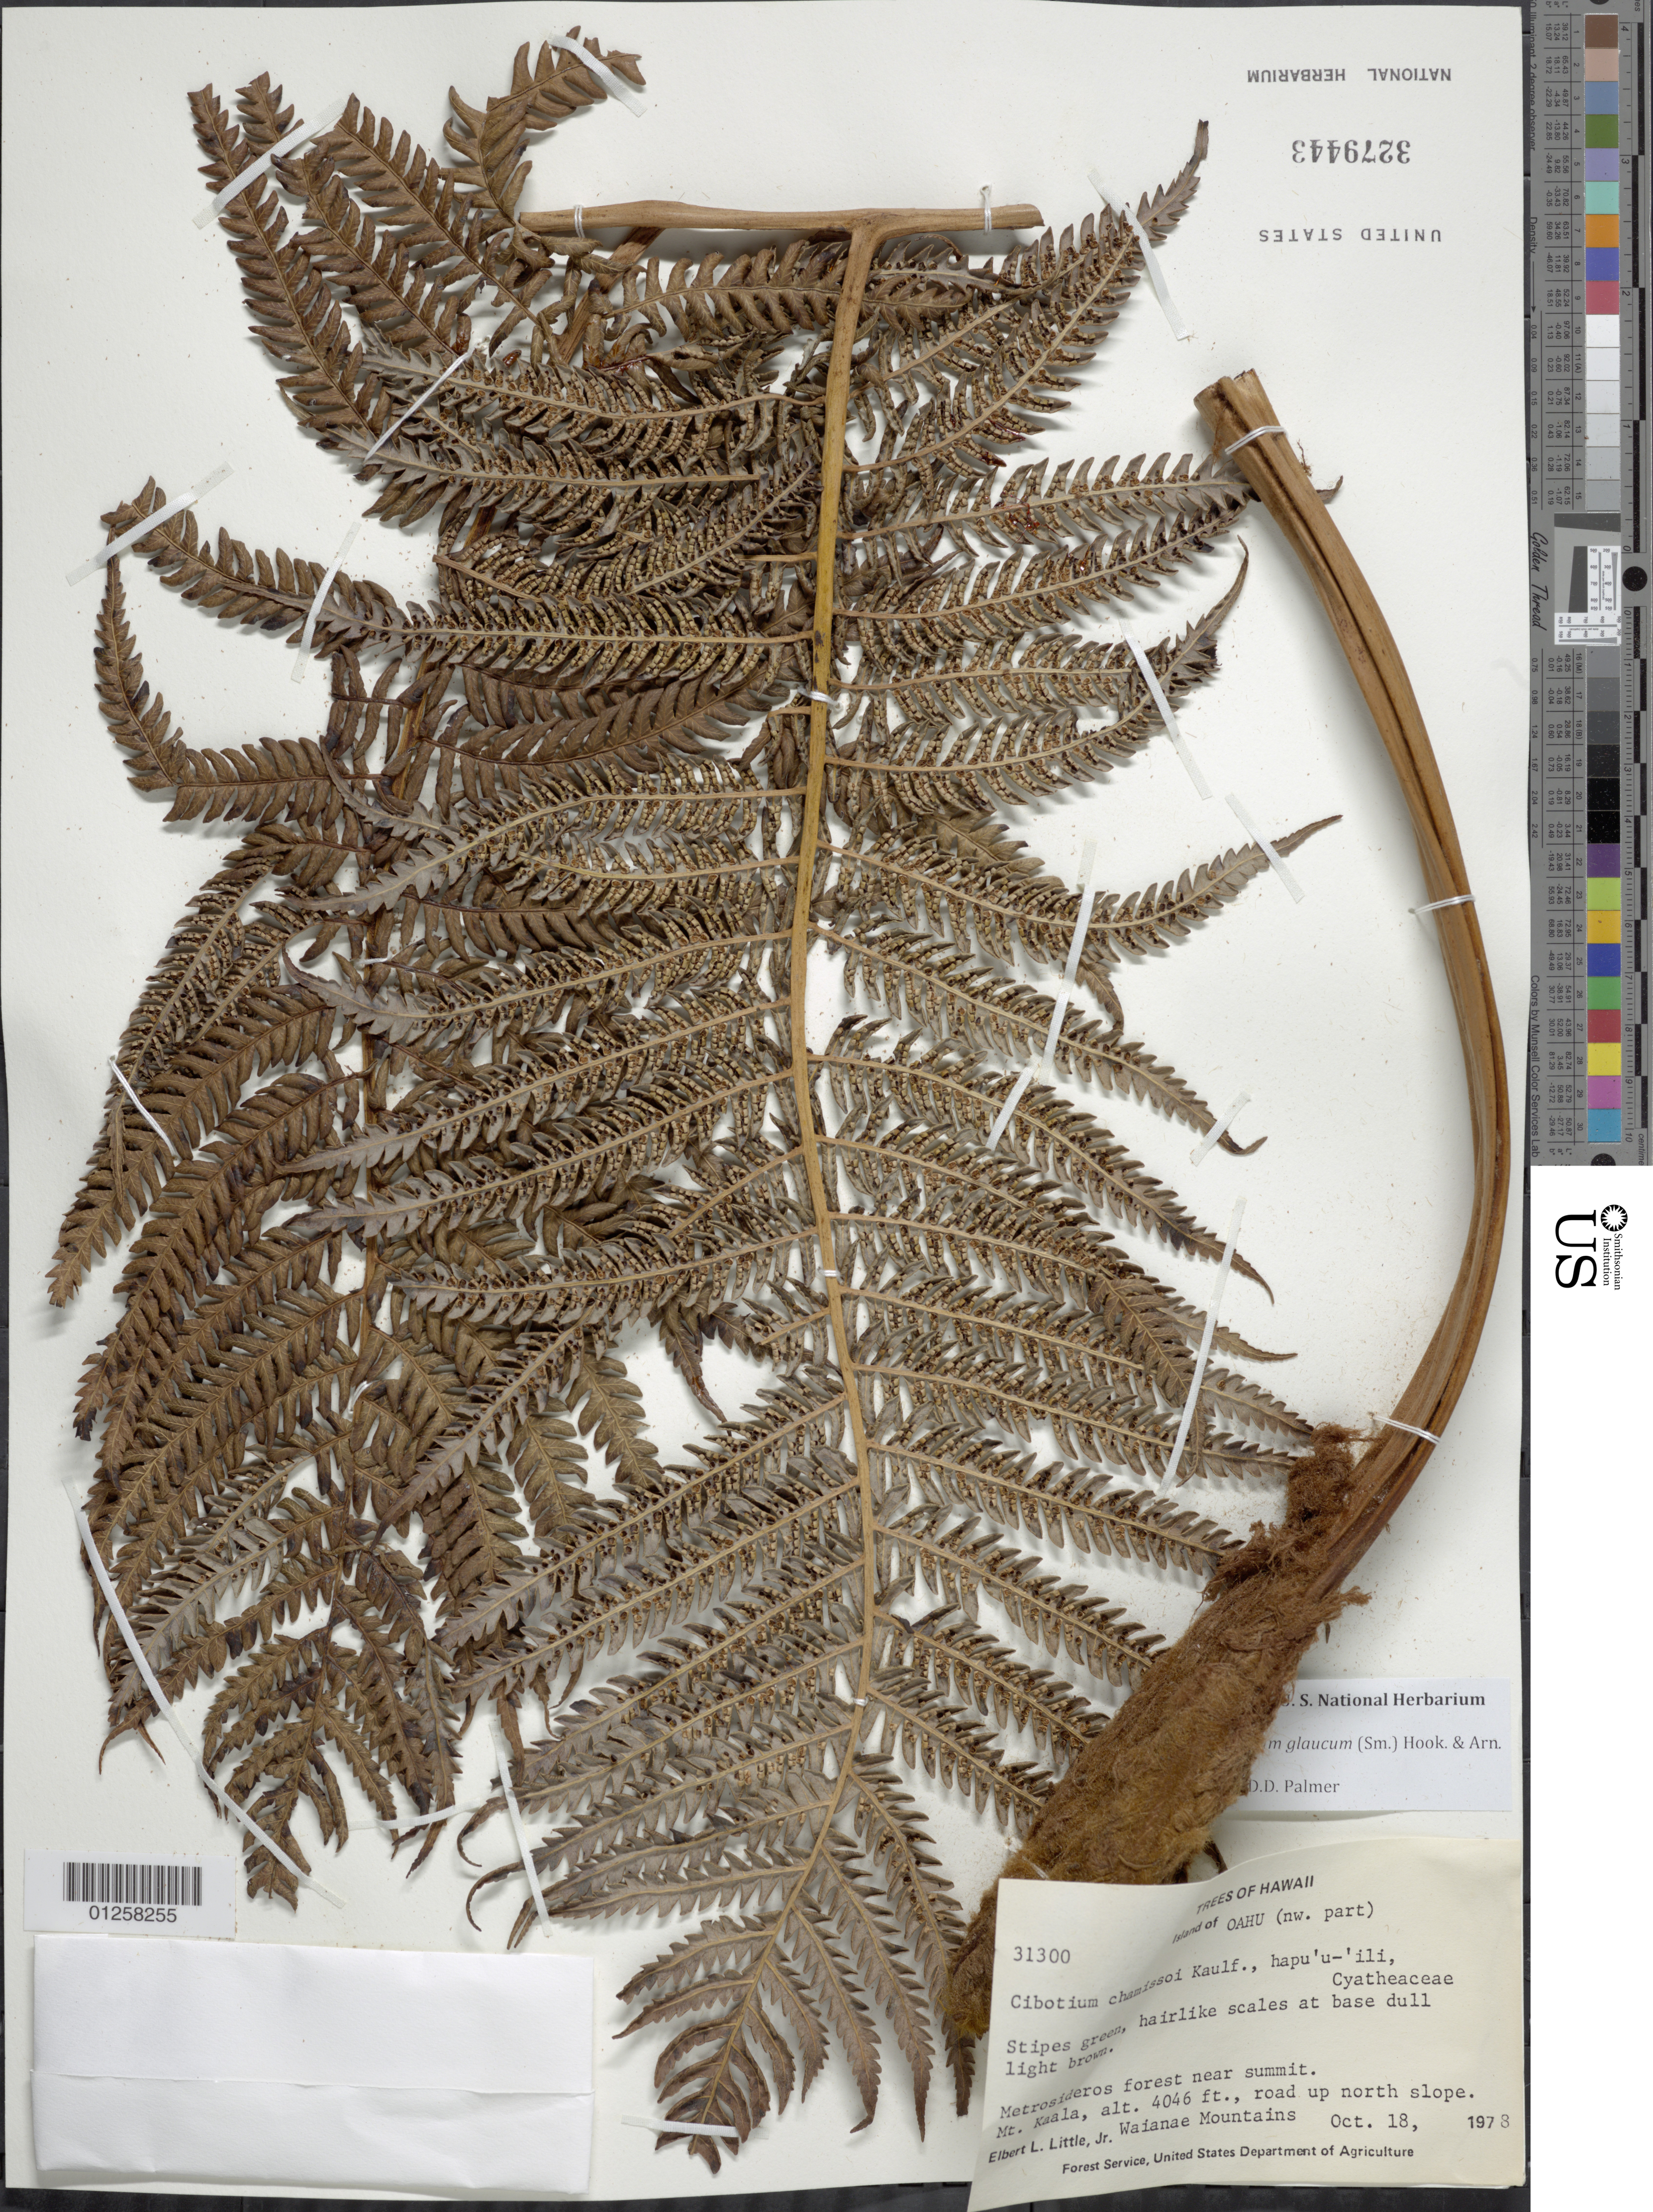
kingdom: Plantae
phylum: Tracheophyta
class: Polypodiopsida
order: Cyatheales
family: Cibotiaceae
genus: Cibotium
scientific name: Cibotium glaucum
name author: (Sm.) Hook. & Arn.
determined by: Palmer, D. D.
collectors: E. L. Little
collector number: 31300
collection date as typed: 18 Oct 1978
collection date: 1978-10-18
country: United States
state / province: Hawaii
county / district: Honolulu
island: Oahu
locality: Mt. Kaala, road up north slope, Waianae Mountains.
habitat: Forest.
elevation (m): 1233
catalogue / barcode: US 3279443